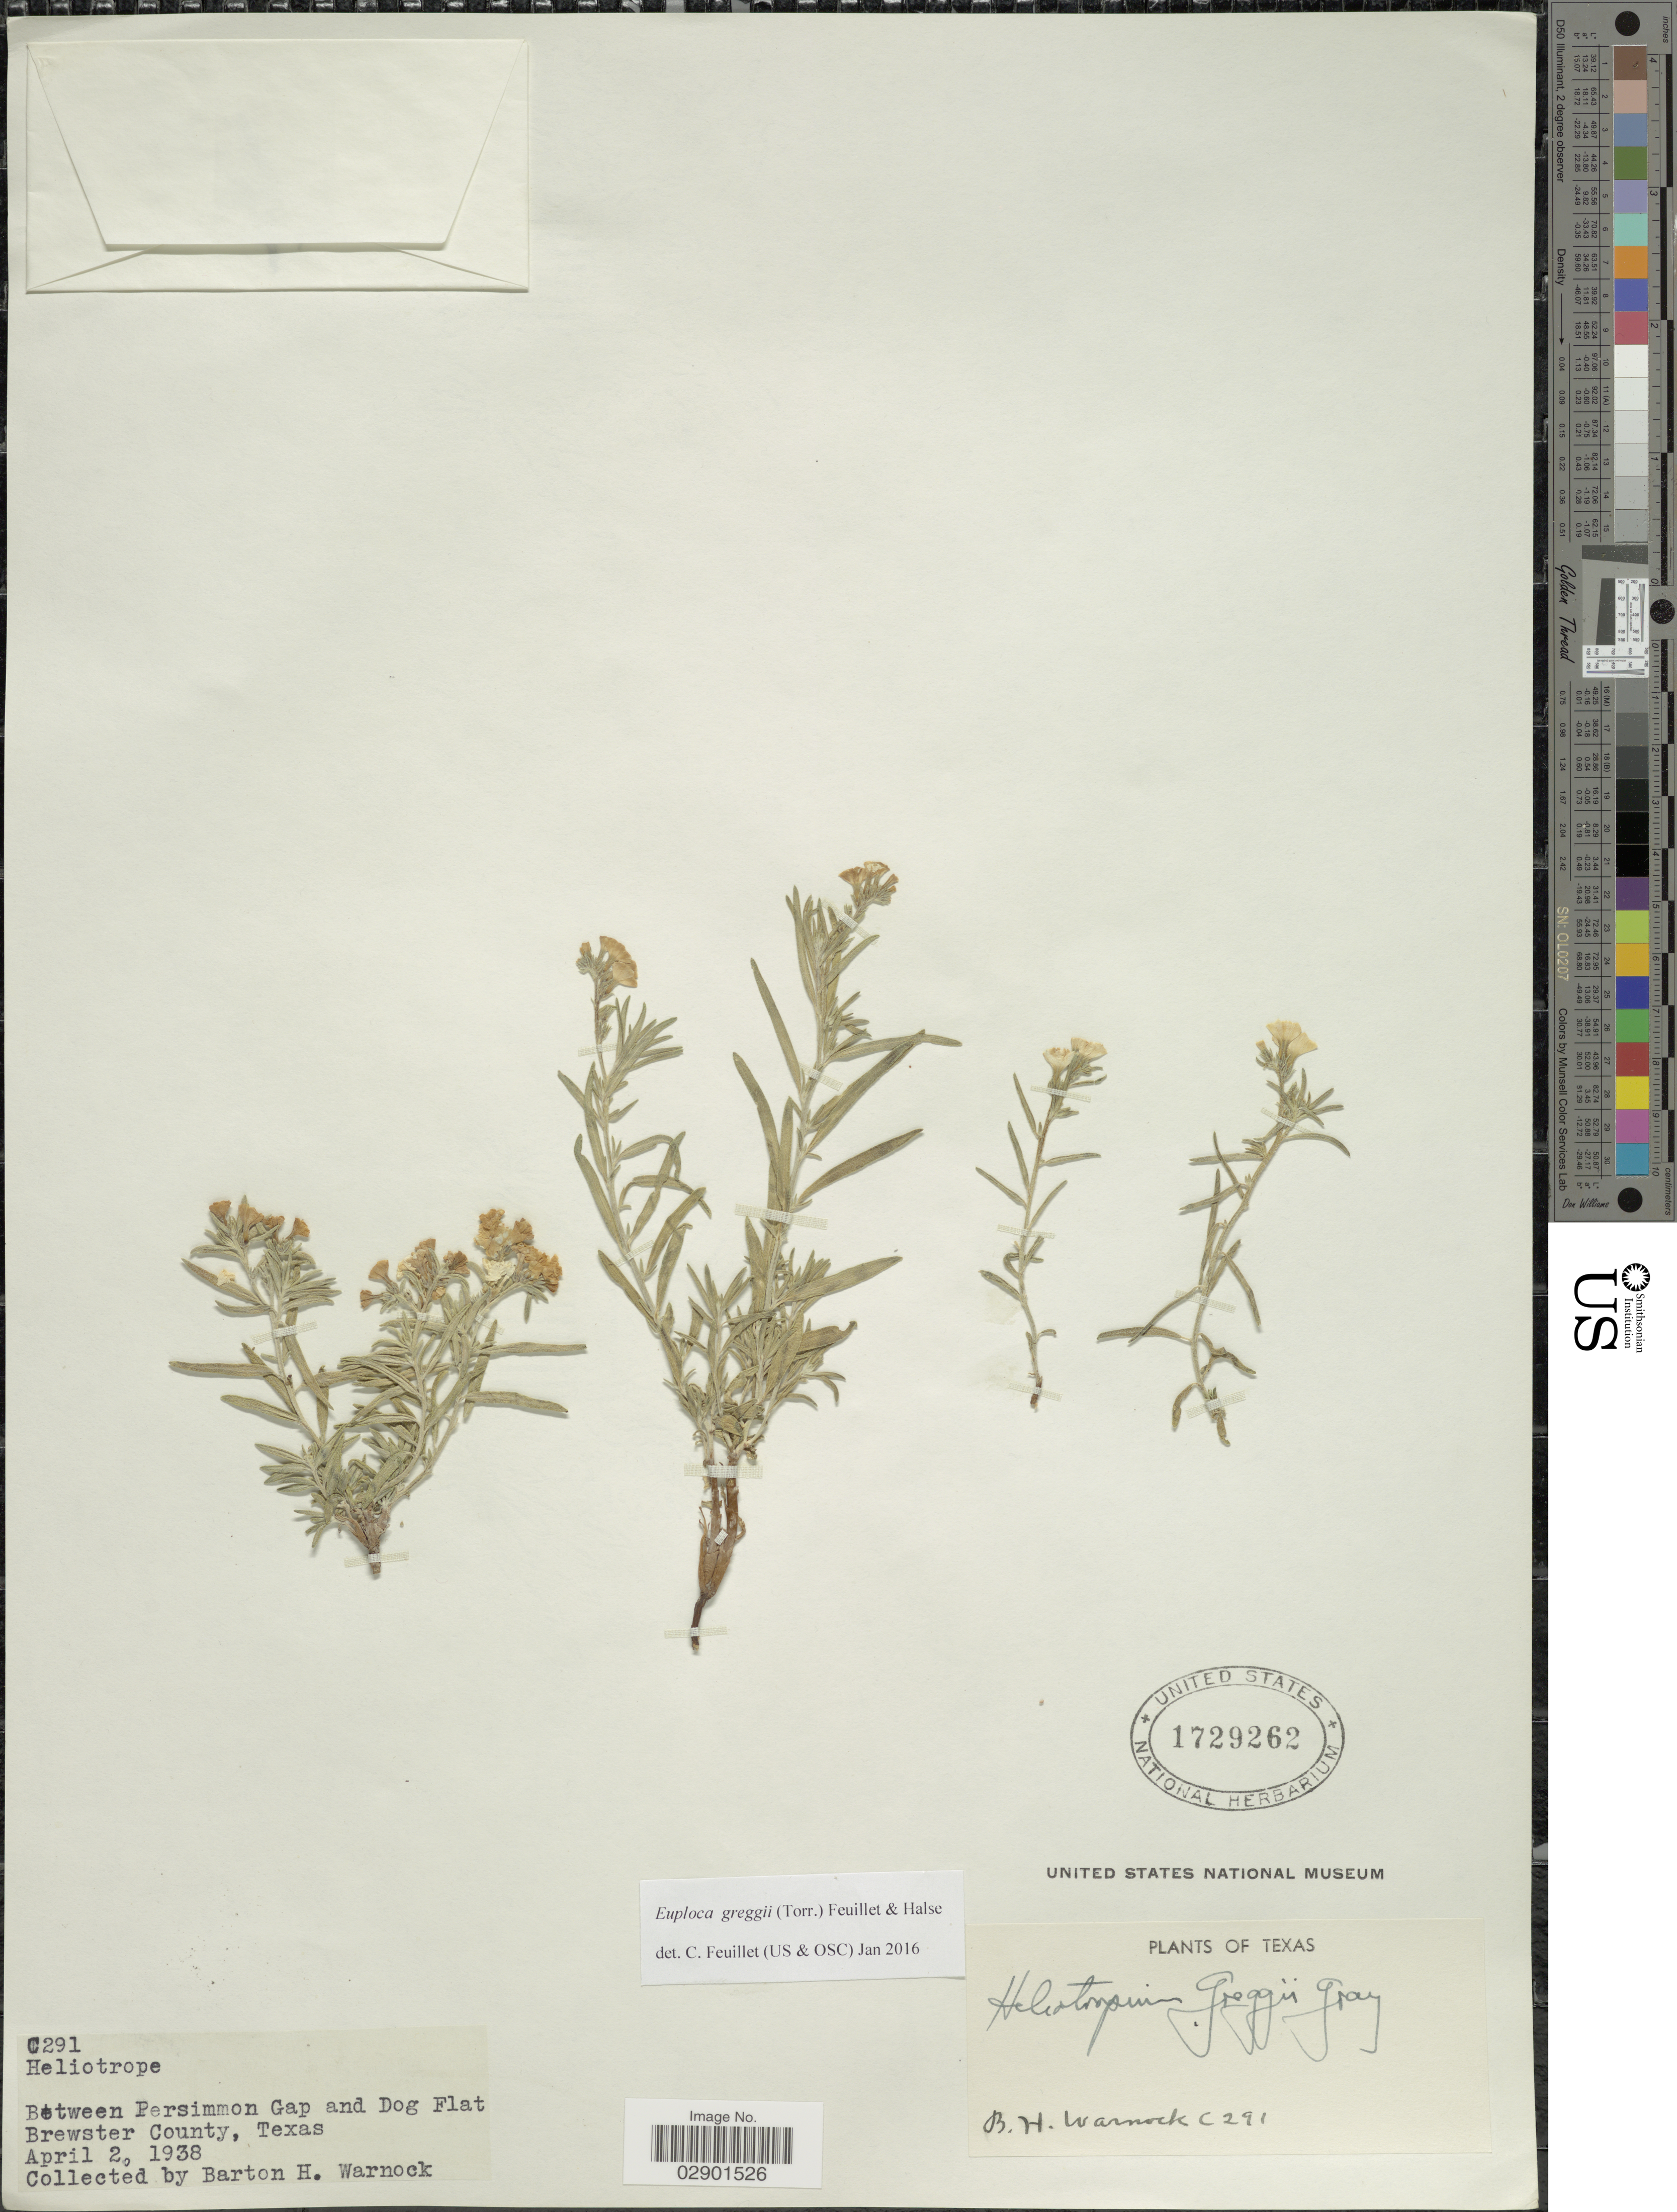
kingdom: Plantae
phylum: Tracheophyta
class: Magnoliopsida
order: Boraginales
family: Heliotropiaceae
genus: Euploca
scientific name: Euploca greggii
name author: (Torr.) Feuillet & Halse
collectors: B. H. Warnock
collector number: C291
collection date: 1938-04-02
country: United States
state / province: Texas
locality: Between Persimmon Gap and Dog Flat, Brewster County.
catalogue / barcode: US 1729262